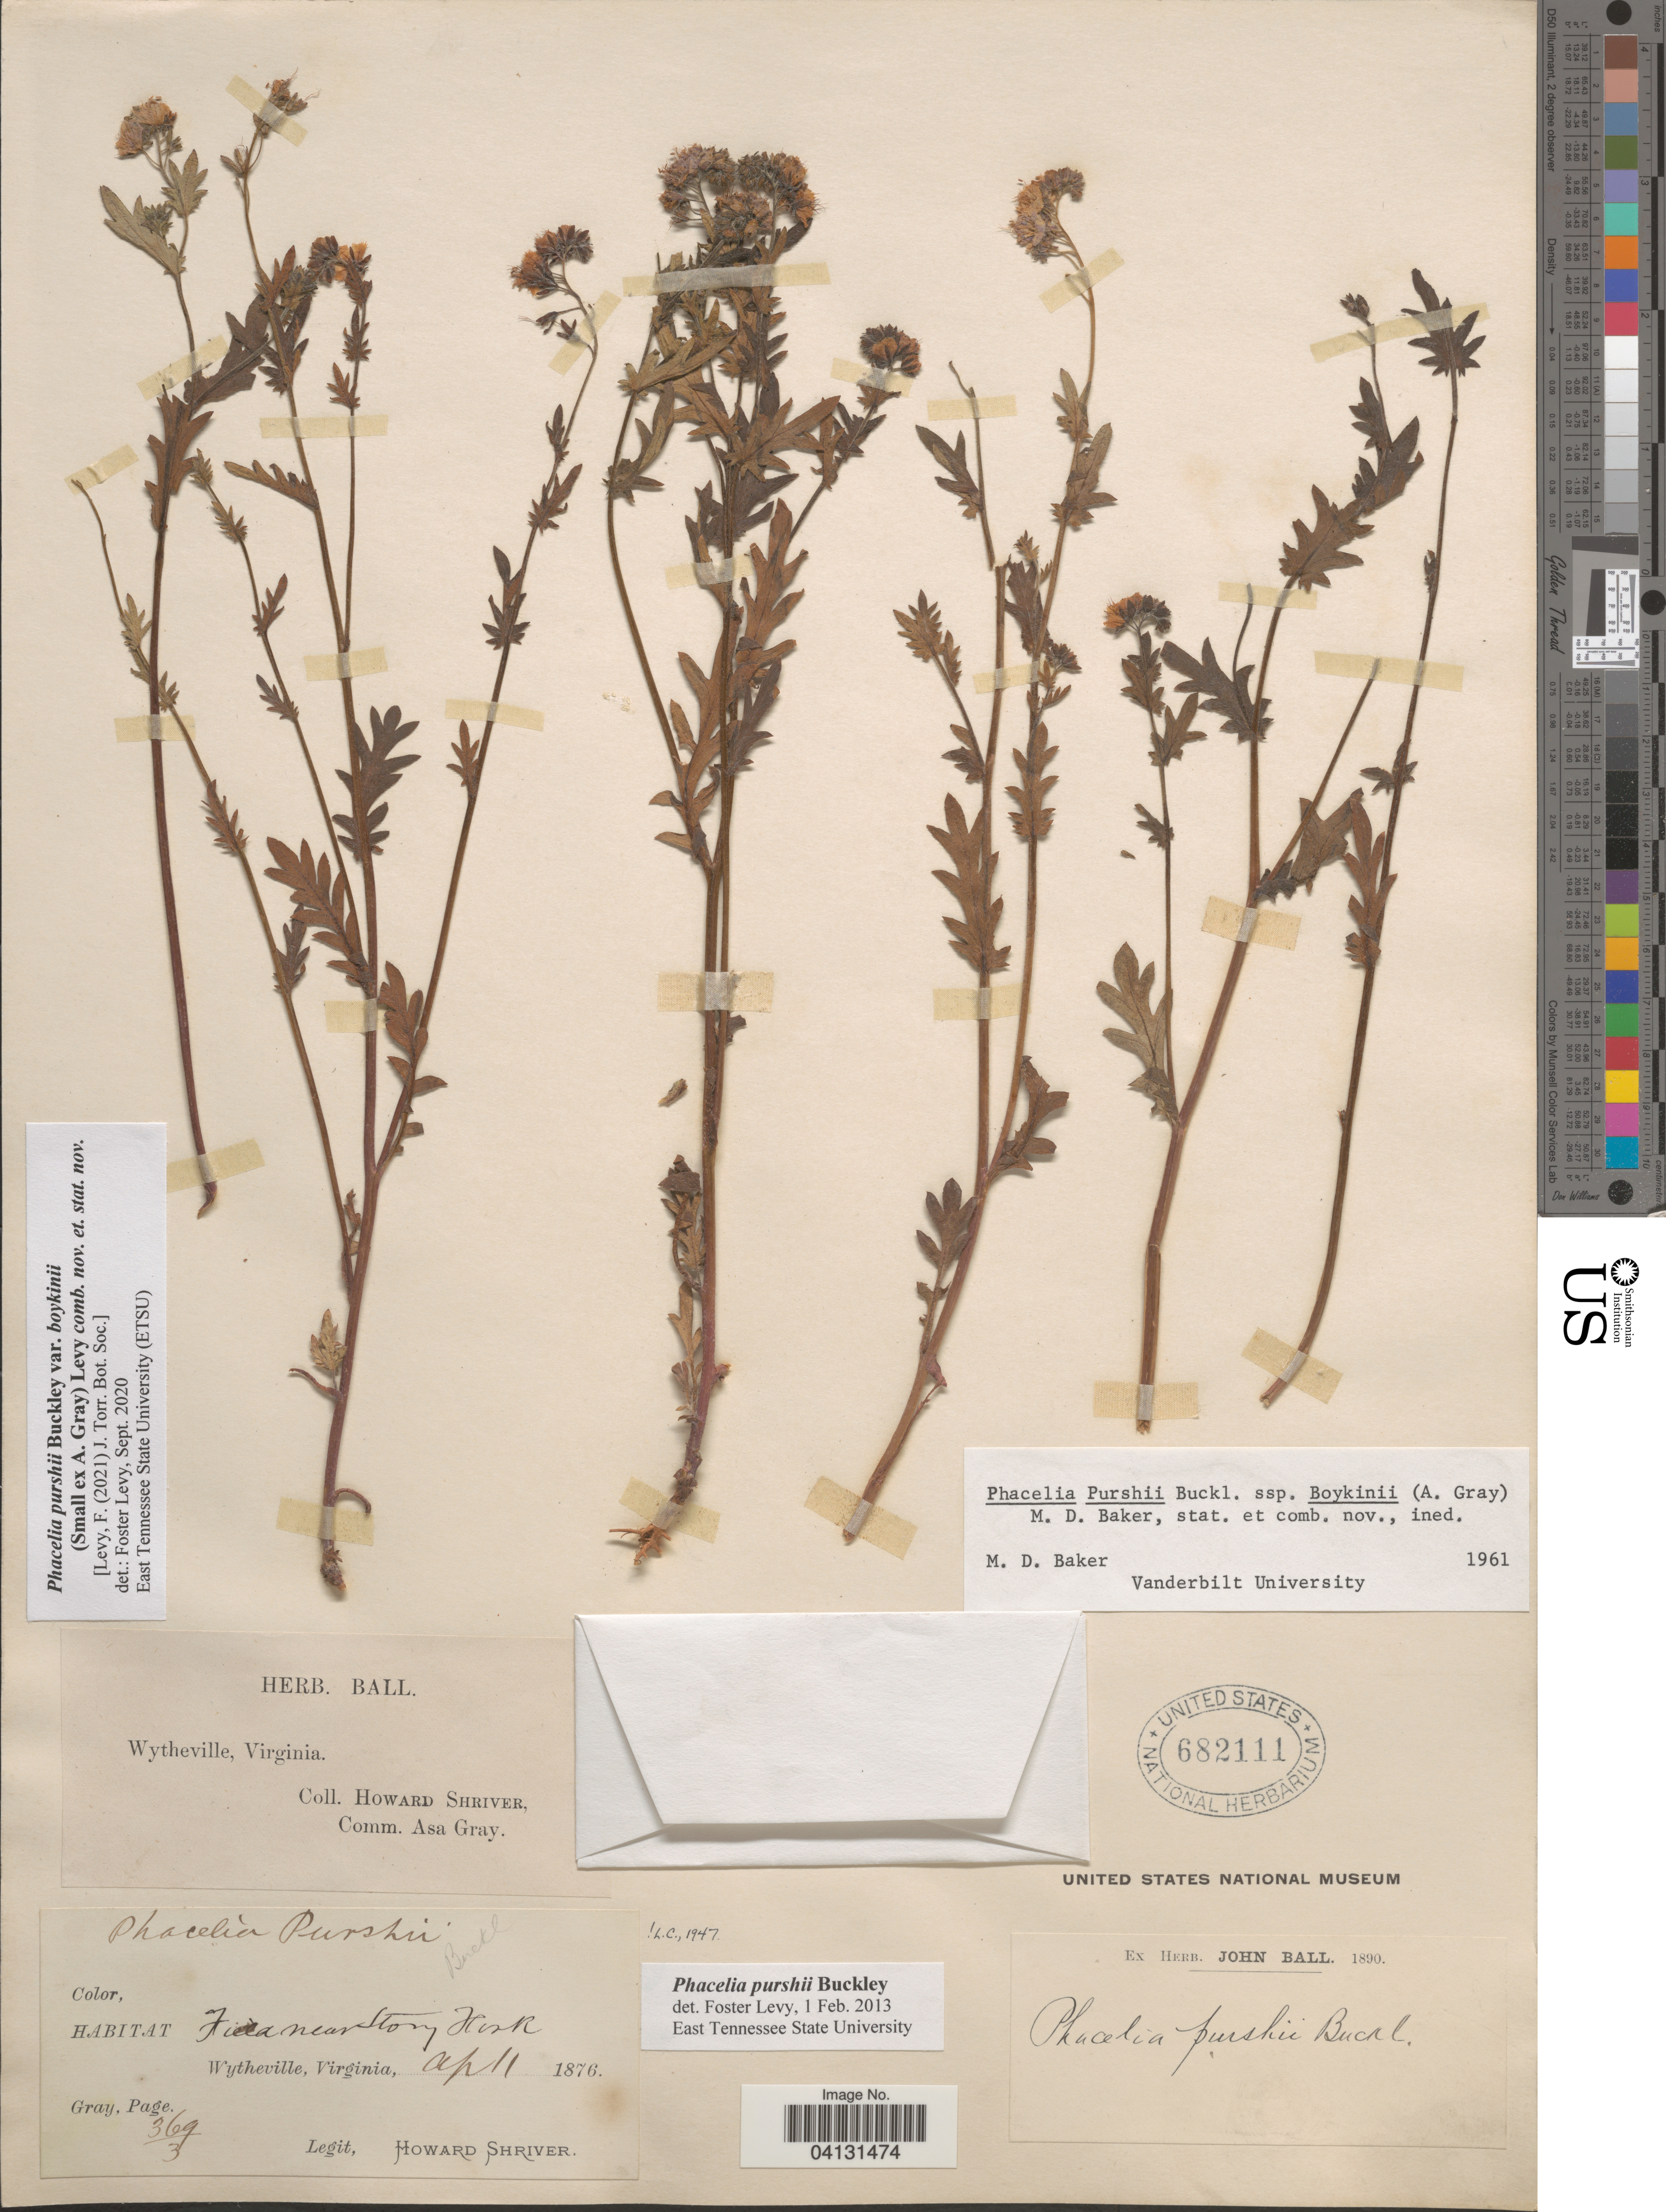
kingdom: Plantae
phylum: Tracheophyta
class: Magnoliopsida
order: Boraginales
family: Hydrophyllaceae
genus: Phacelia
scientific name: Phacelia purshii var. boykinii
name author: (Small ex A. Gray) Levy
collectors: H. Shriver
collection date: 1876-04-11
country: United States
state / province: Virginia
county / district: Wythe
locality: Wytheville.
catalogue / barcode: US 682111